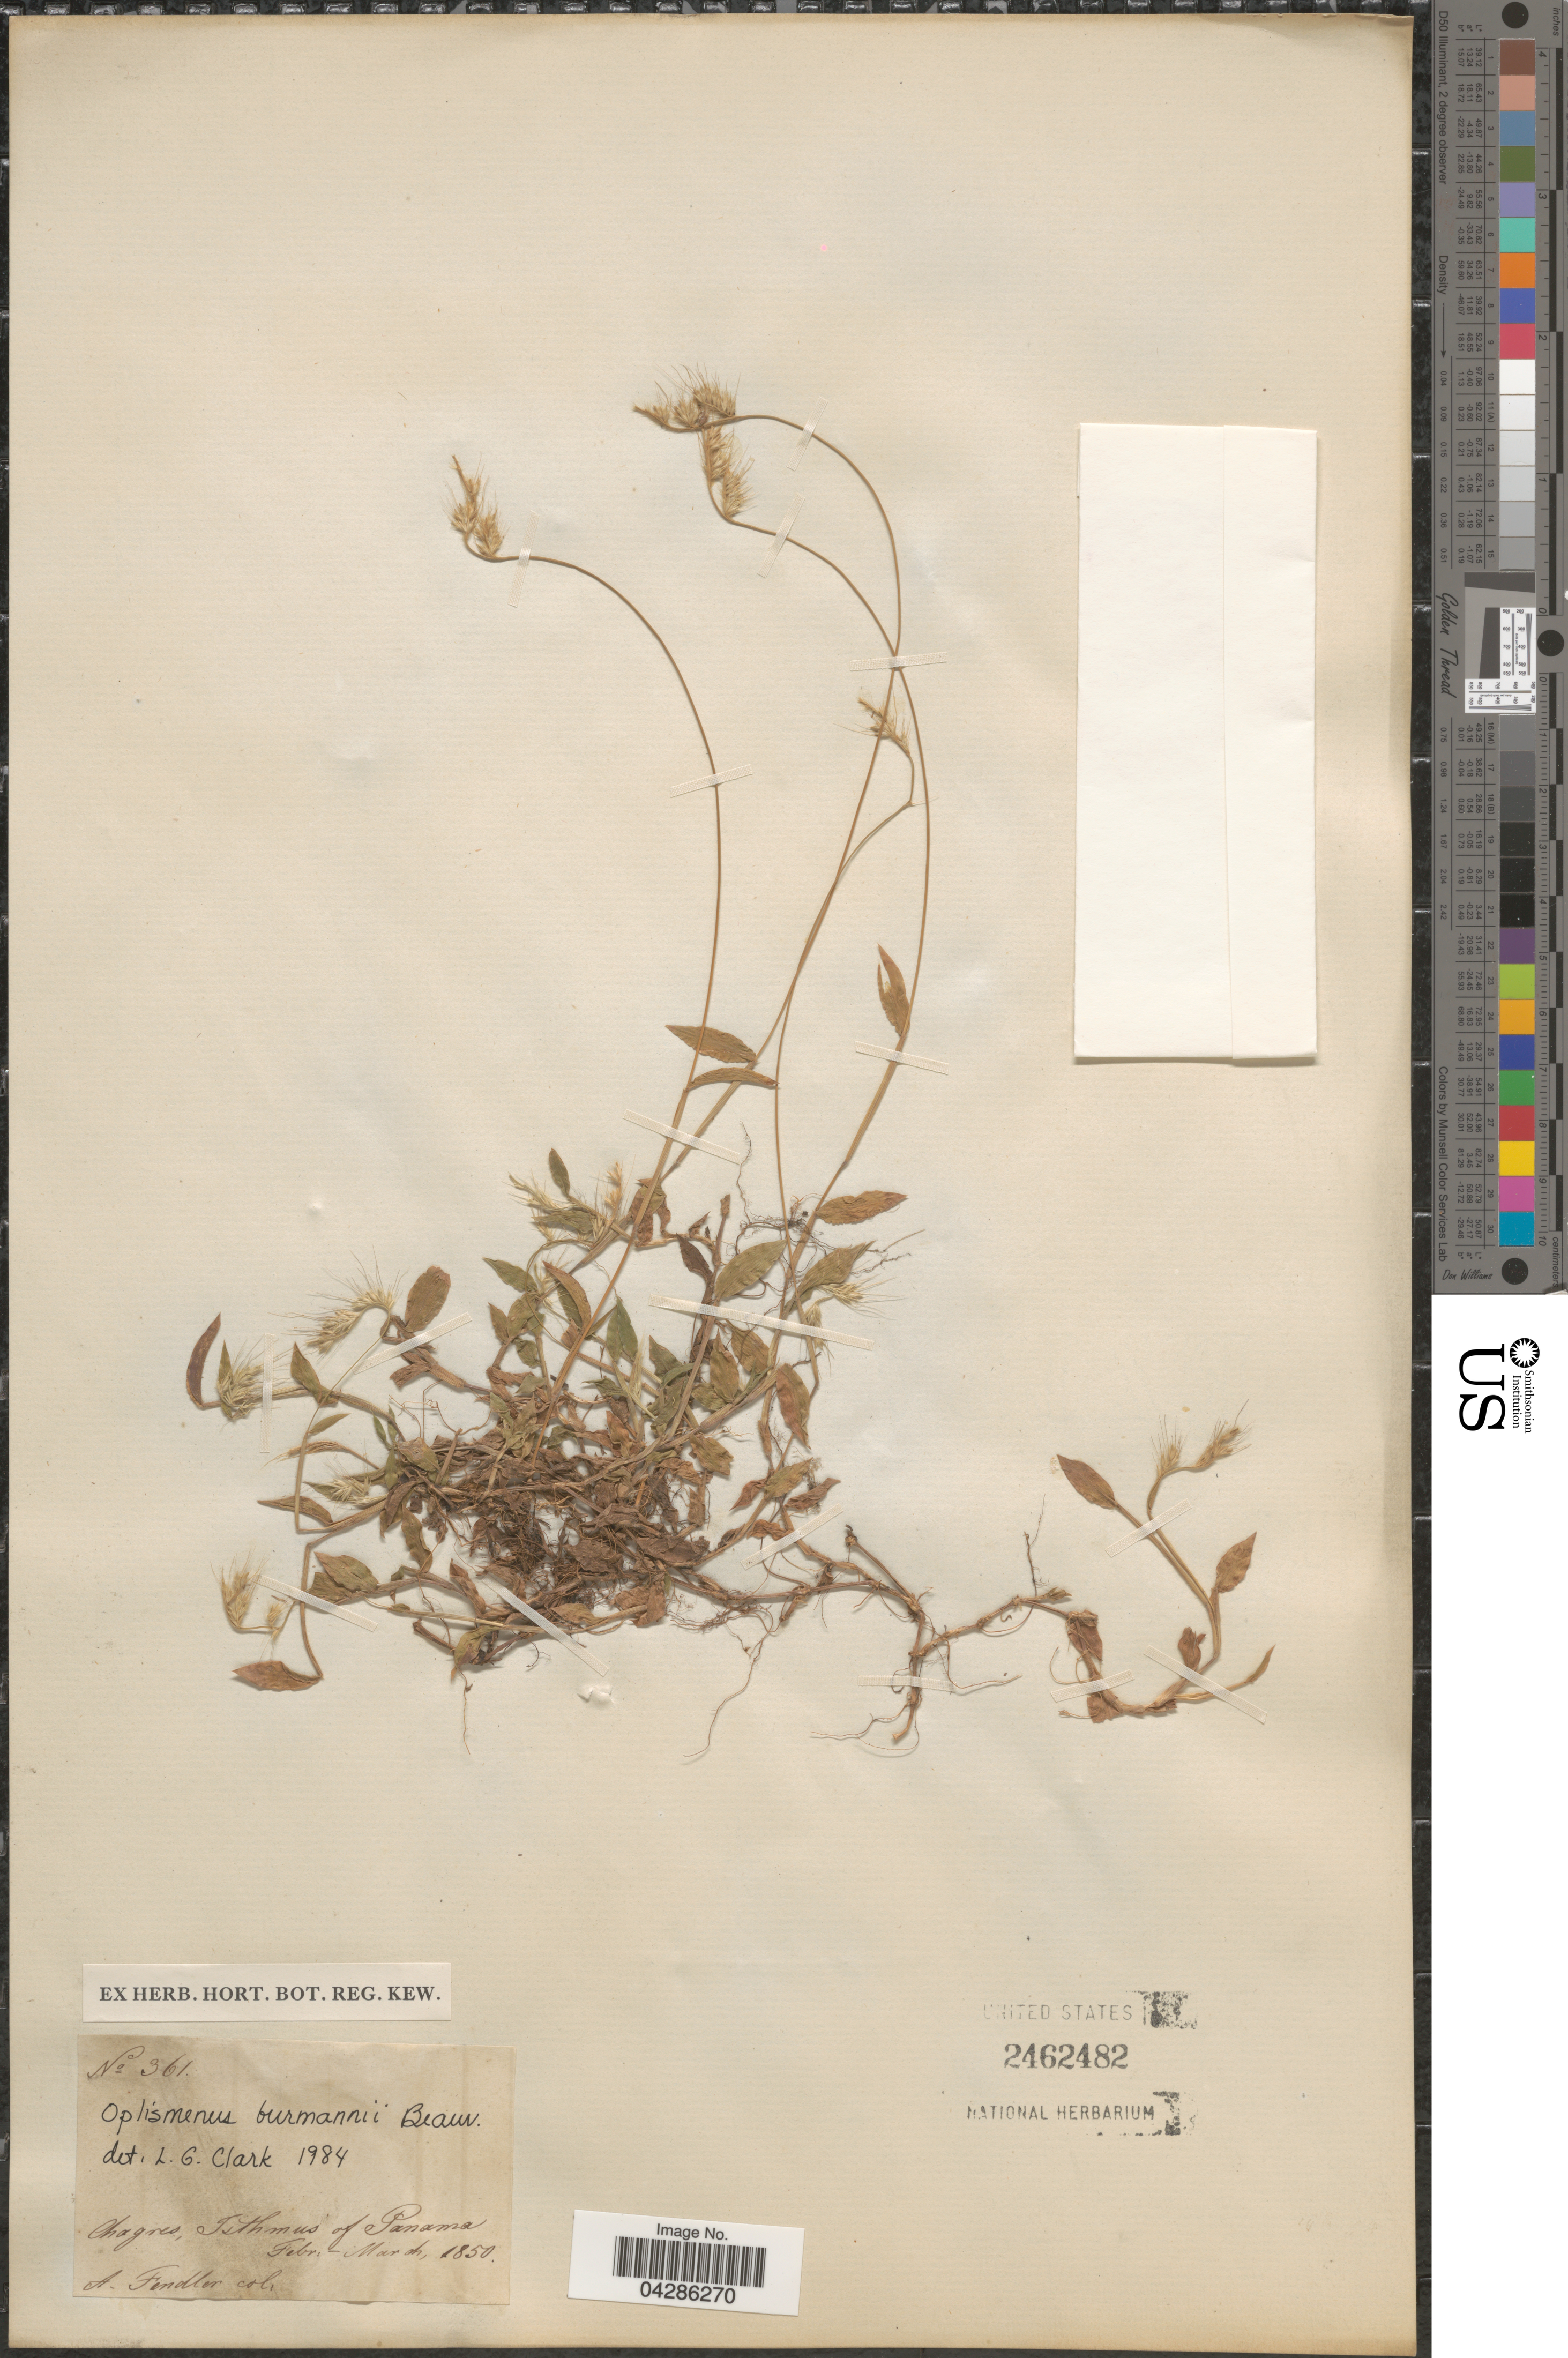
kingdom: Plantae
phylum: Tracheophyta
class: Liliopsida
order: Poales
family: Poaceae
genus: Oplismenus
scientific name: Oplismenus burmannii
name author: (Retz.) P. Beauv.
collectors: A. Fendler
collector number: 361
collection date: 1850-02/1850-03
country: Panama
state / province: Panamá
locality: Chagres, Isthmus of Panama.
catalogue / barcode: US 2462482